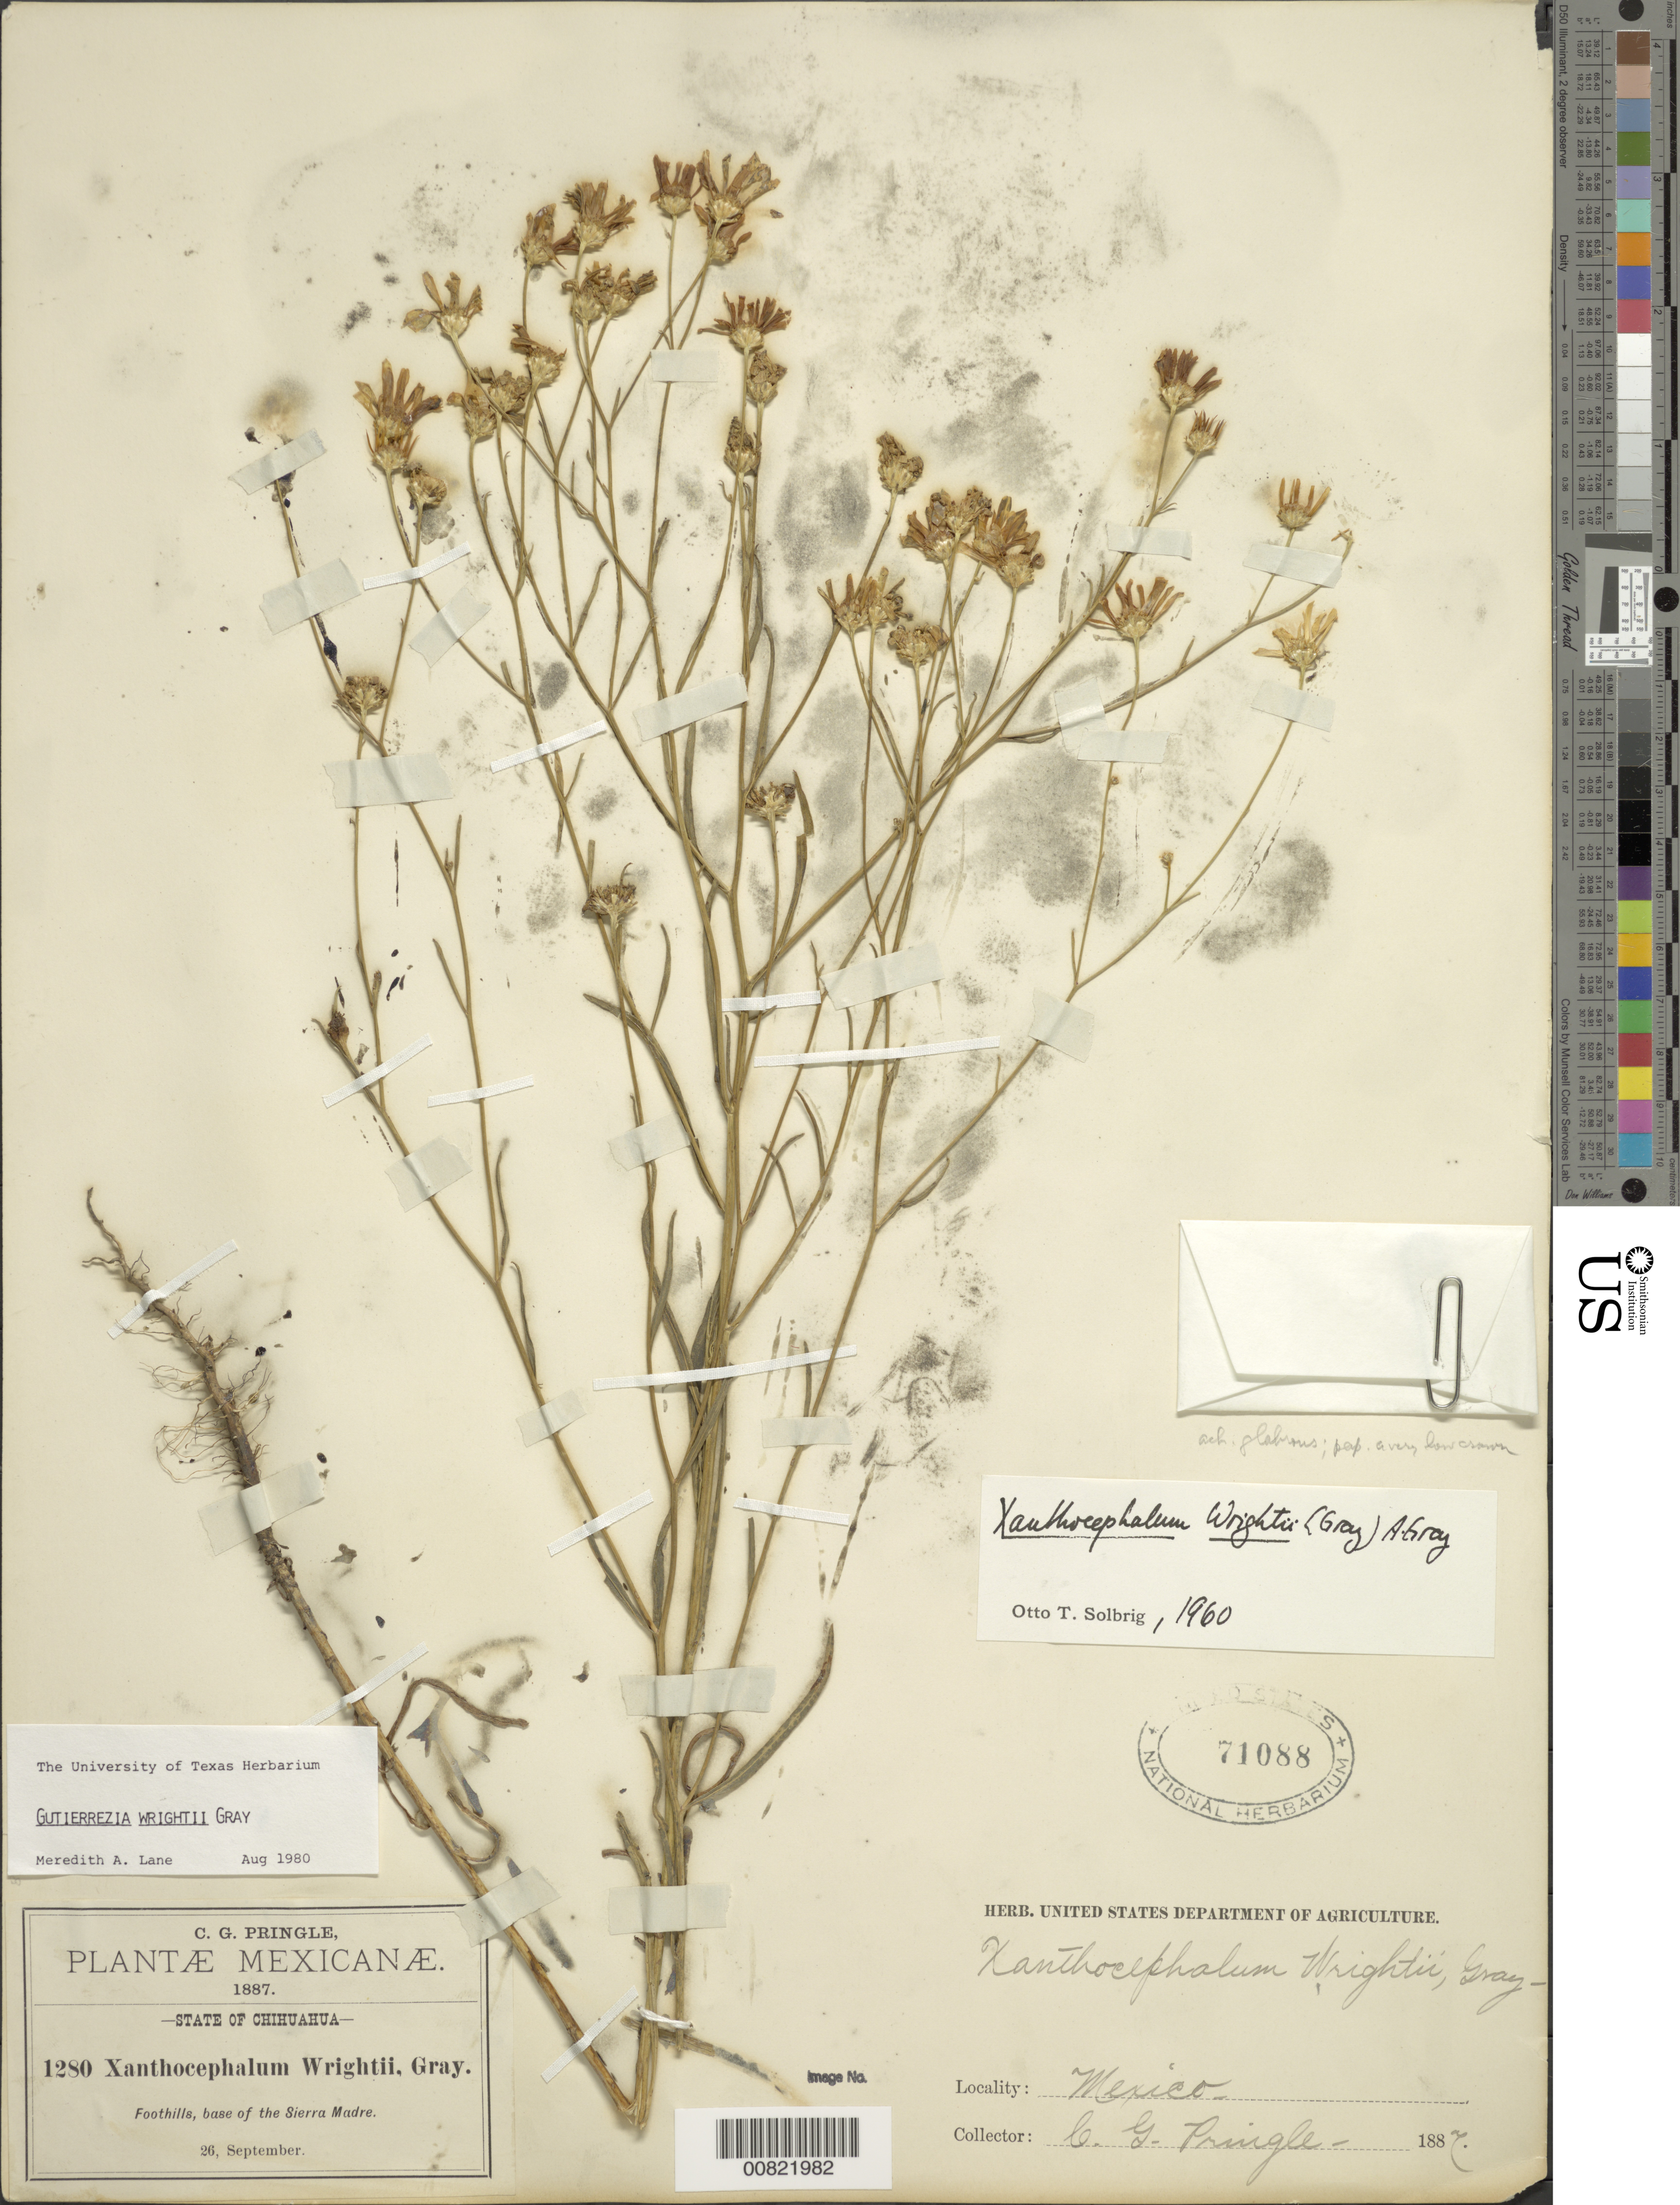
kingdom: Plantae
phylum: Tracheophyta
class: Magnoliopsida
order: Asterales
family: Asteraceae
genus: Gutierrezia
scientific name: Gutierrezia wrightii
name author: A. Gray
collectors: C. G. Pringle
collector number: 1280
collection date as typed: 26 Sep 1887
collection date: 1887-09-26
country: Mexico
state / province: Chihuahua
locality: Foothills, base of the Sierra Madre, Chihuahua.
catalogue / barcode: US 71088